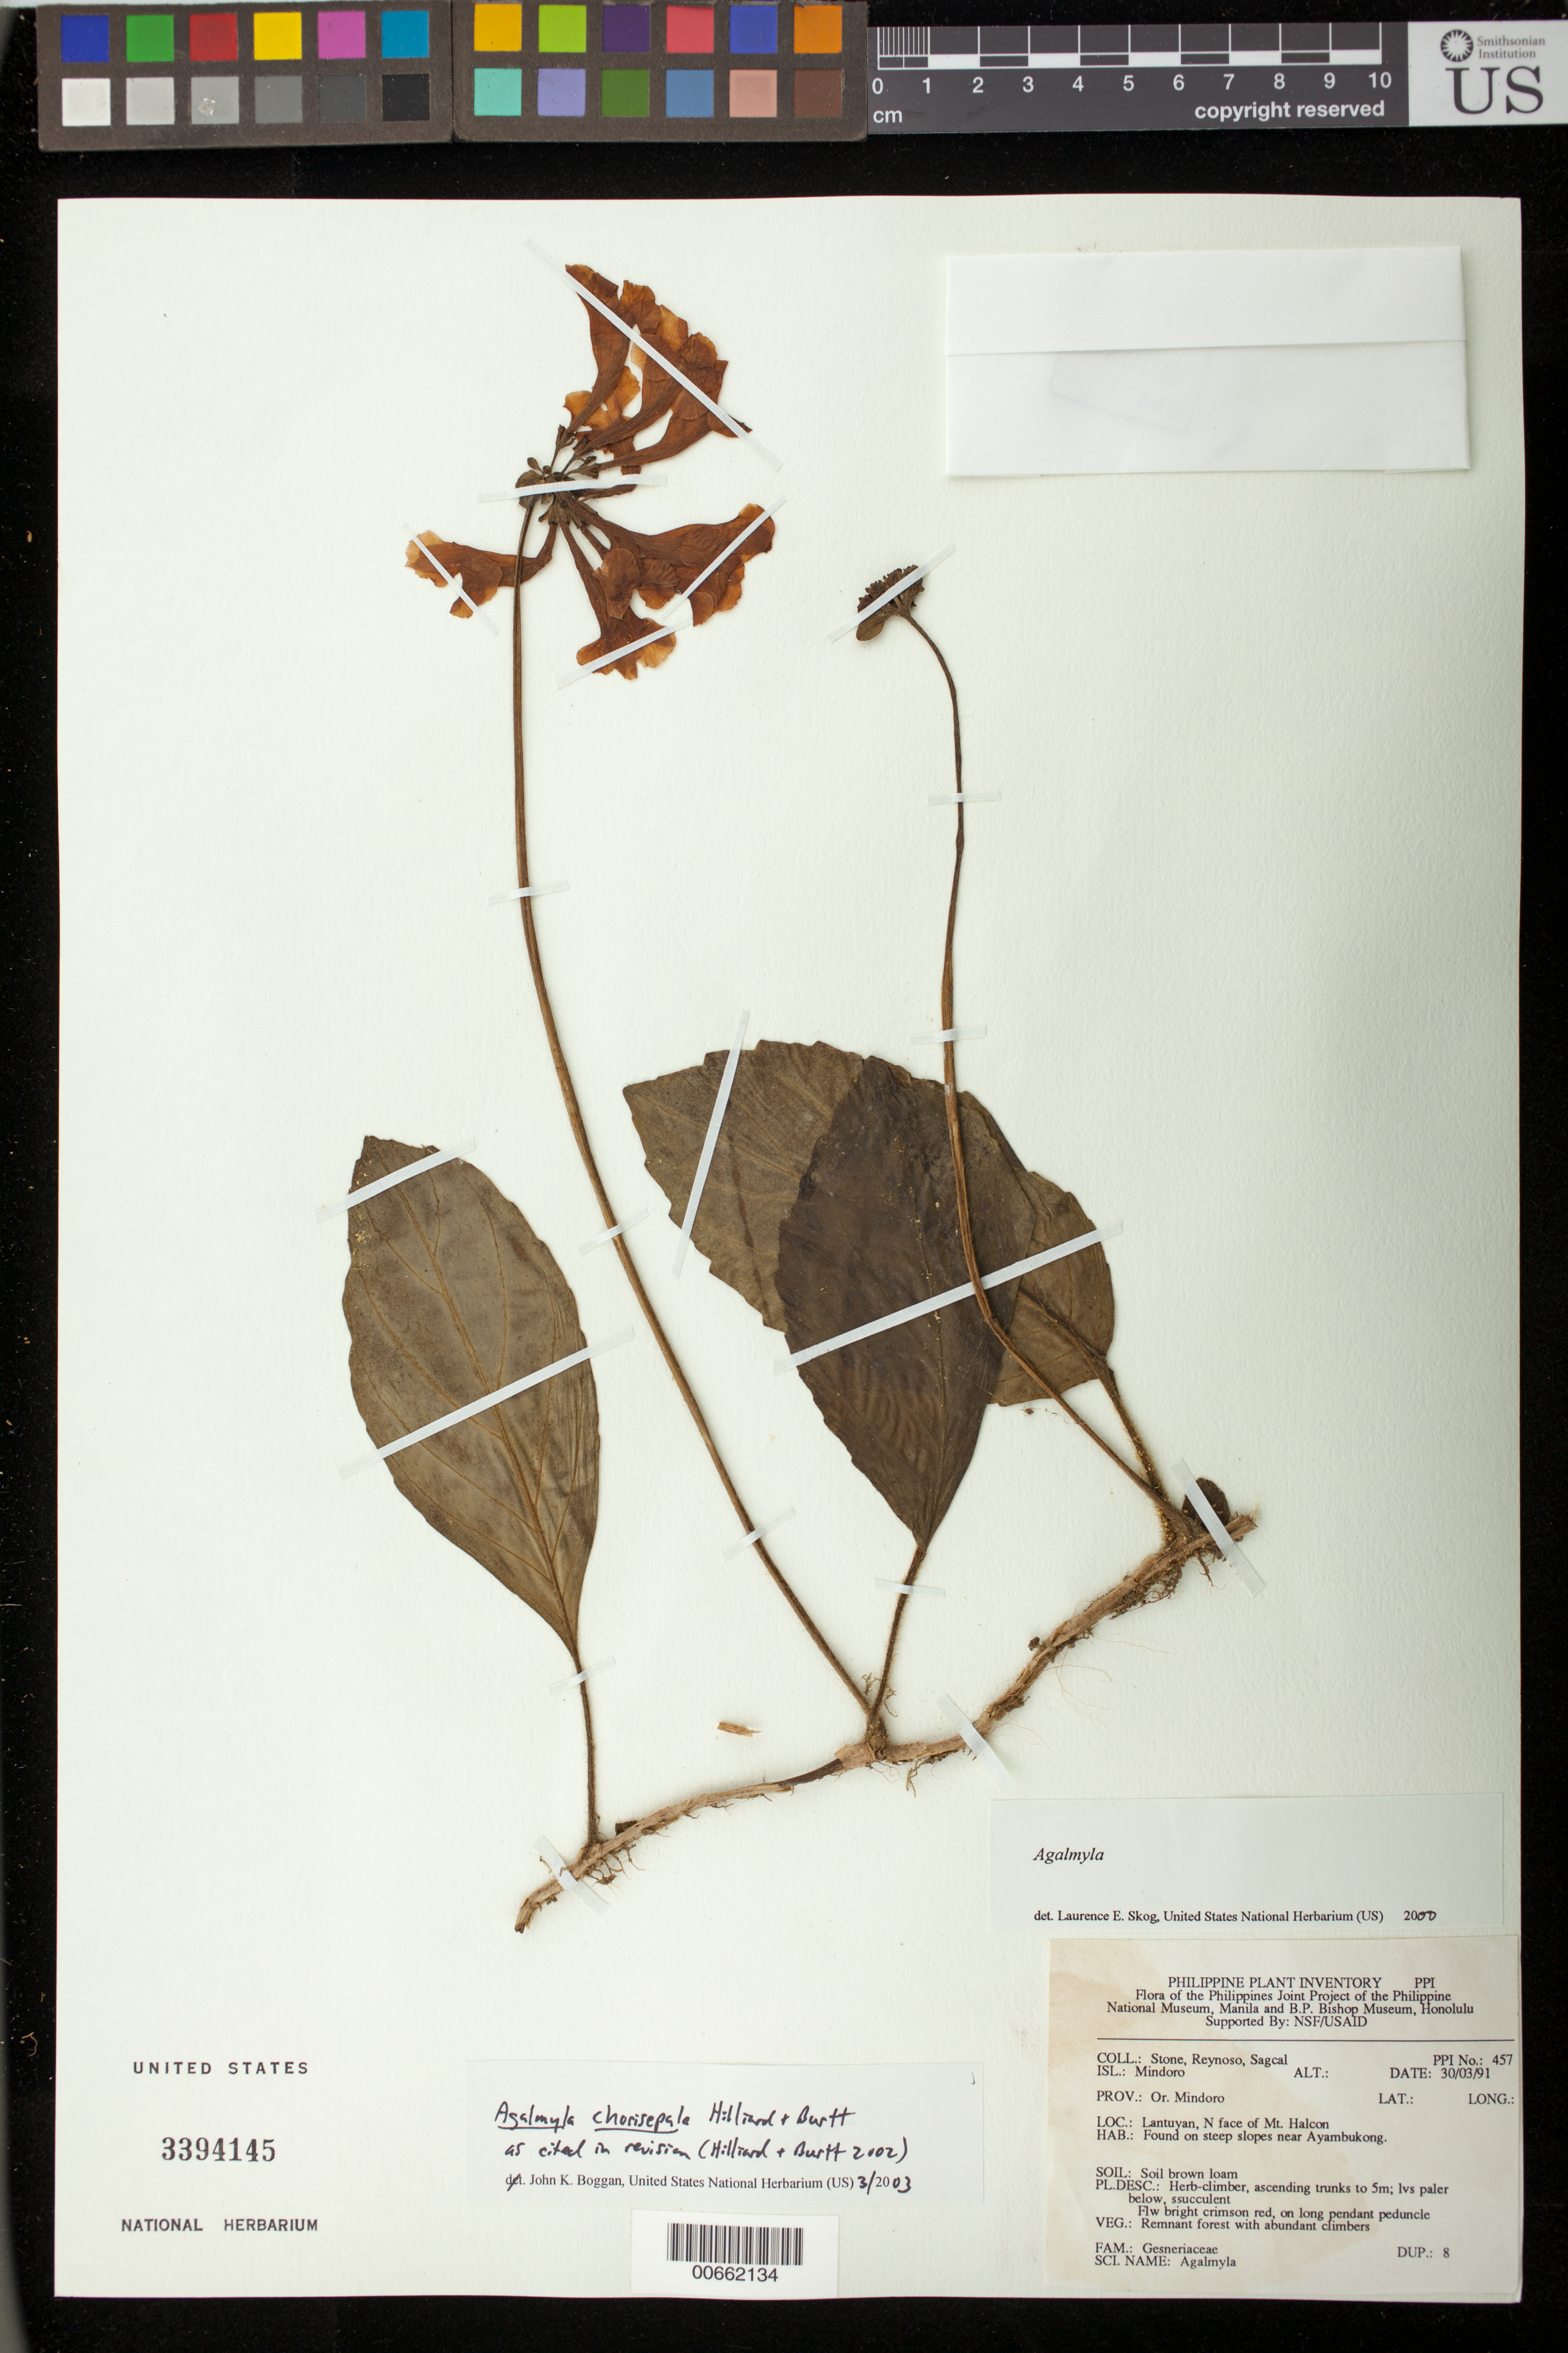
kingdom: Plantae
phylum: Tracheophyta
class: Magnoliopsida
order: Lamiales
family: Gesneriaceae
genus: Agalmyla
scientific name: Agalmyla chorisepala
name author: (C.B. Clarke) Hilliard & B.L. Burtt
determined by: Hilliard, O. M.; Burtt, B. L.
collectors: B. C. Stone, E. Reynoso & E. Sagcal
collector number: PPI No. 457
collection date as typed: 30 Mar 1991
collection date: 1991-03-30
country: Philippines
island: Mindoro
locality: Prov. Or. Mindoro; Lantuyan, N face of Mt. Halcon, found on steep slopes near Ayambukong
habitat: Remnant forest with abundant climbers; soil brown loam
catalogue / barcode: US 3394145